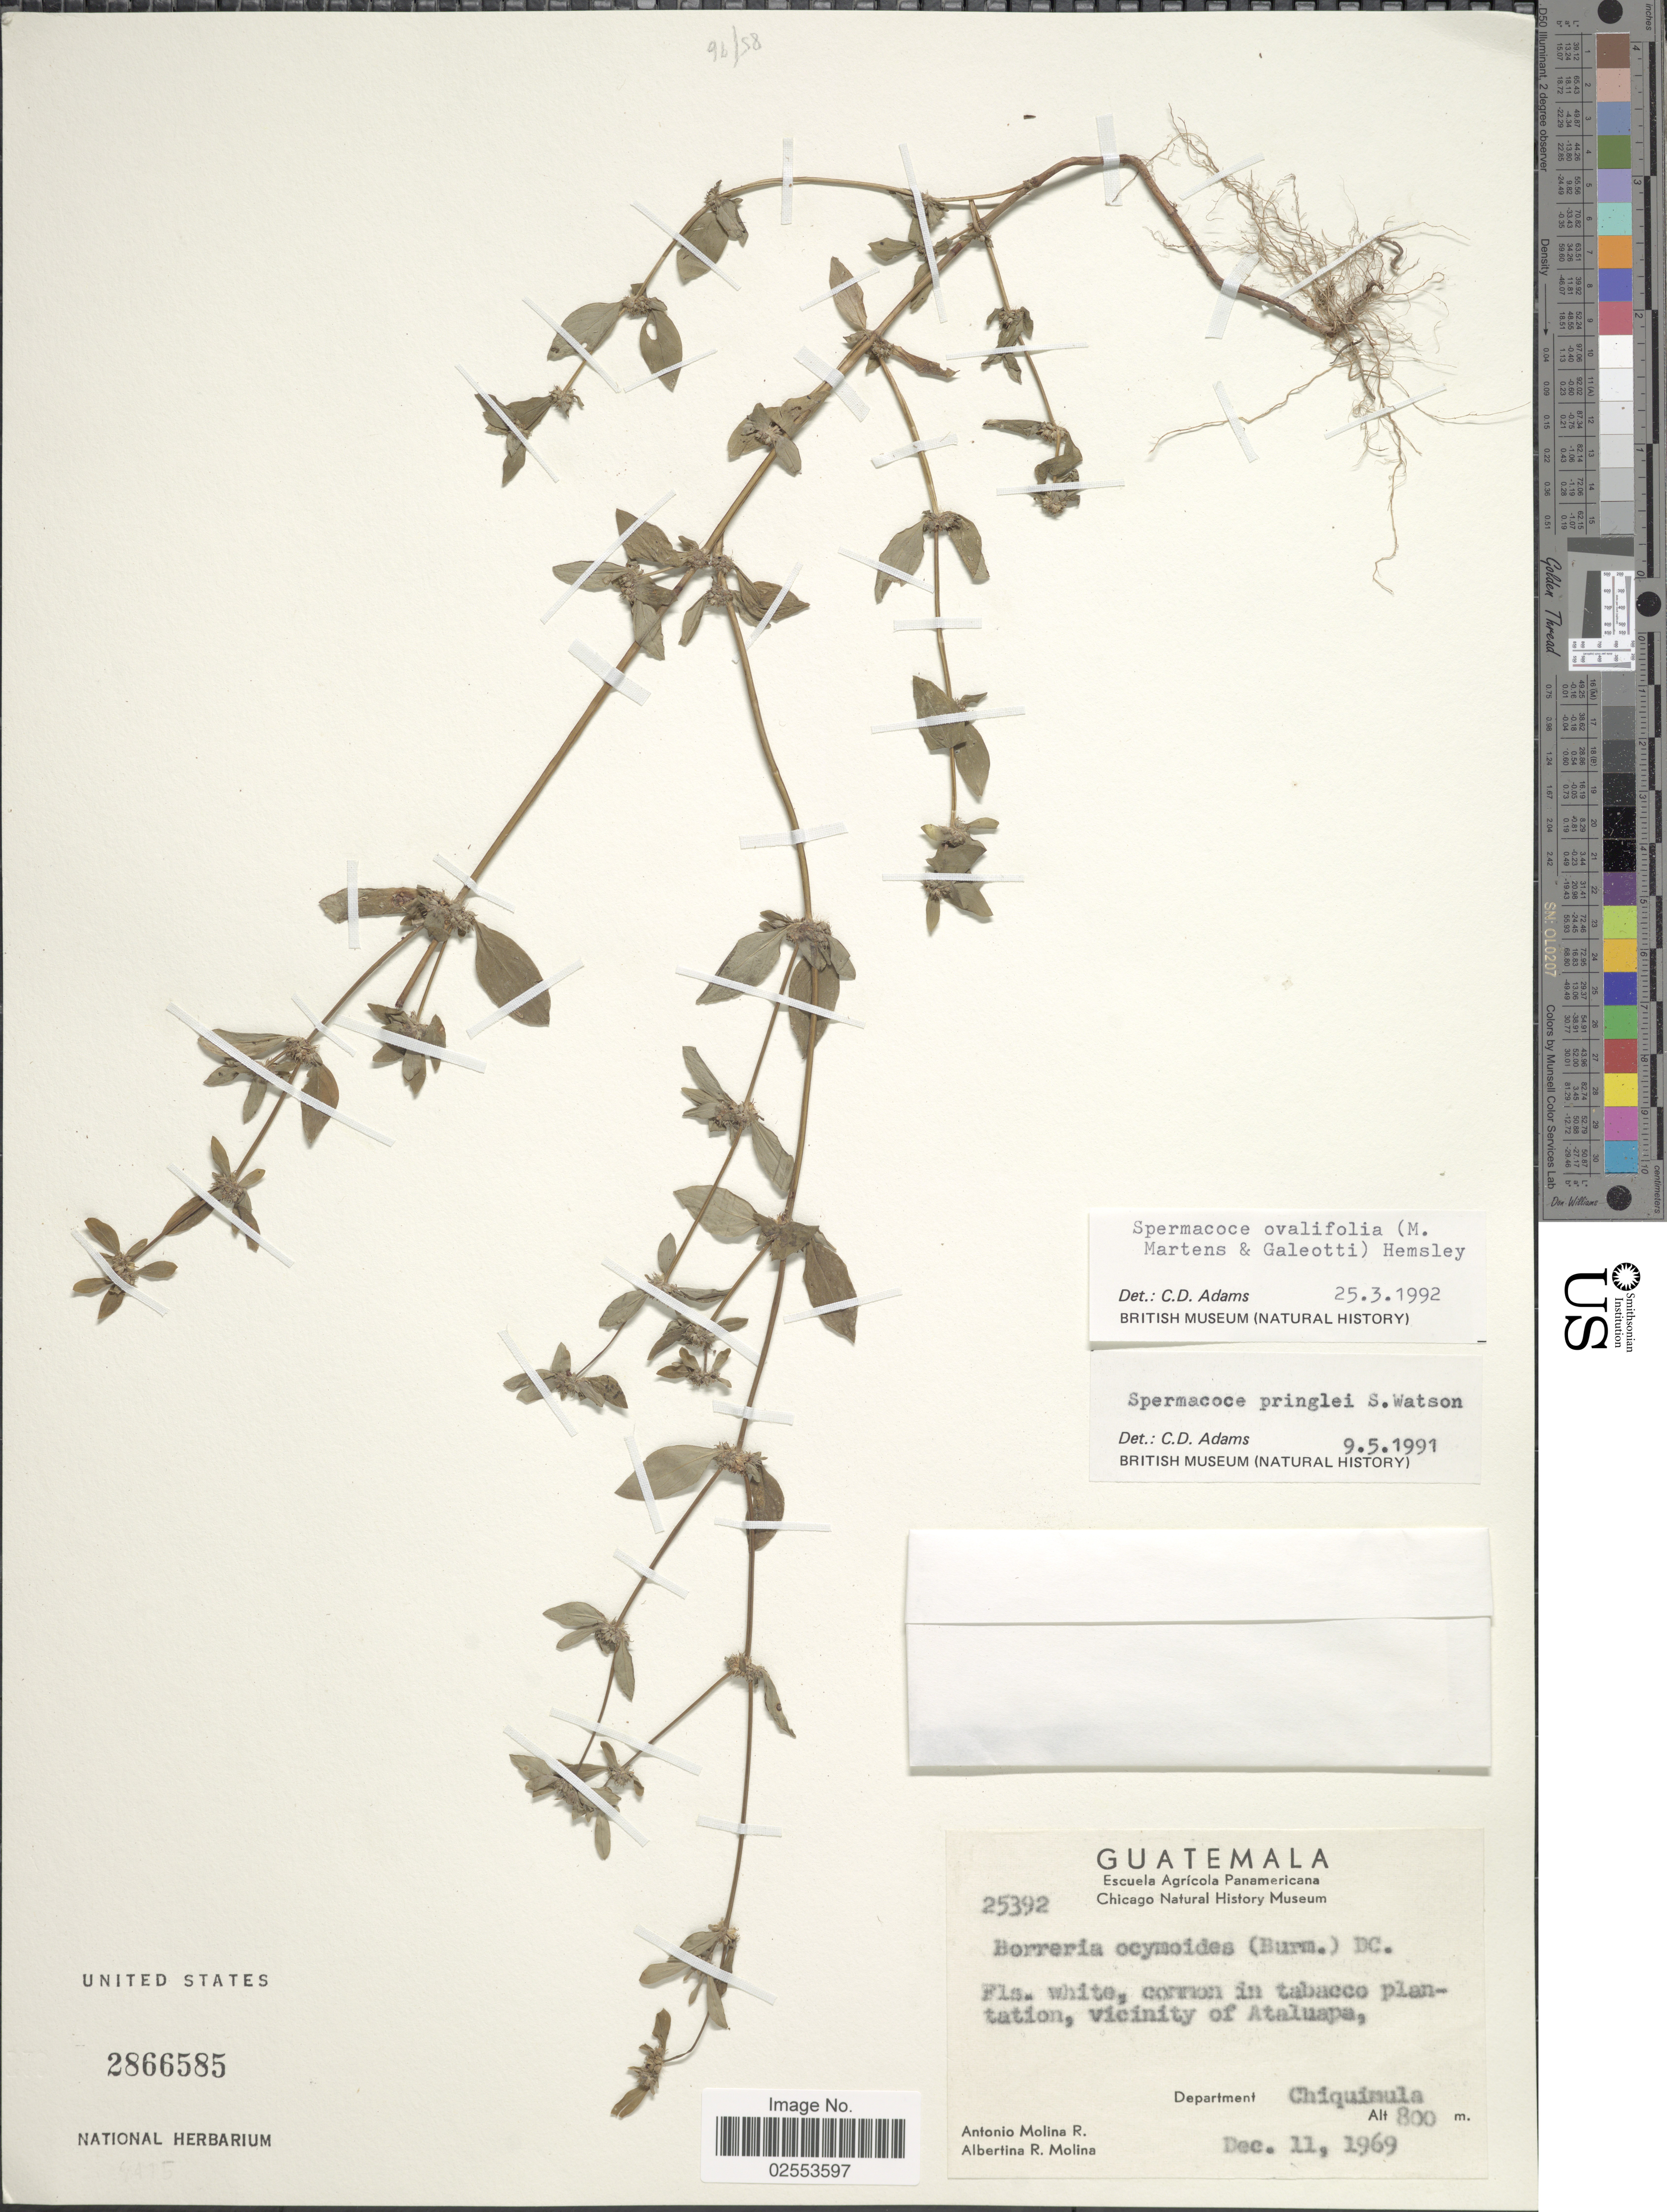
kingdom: Plantae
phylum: Tracheophyta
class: Magnoliopsida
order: Gentianales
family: Rubiaceae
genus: Spermacoce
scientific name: Spermacoce ovalifolia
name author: (M. Martens & Galeotti) Hemsl.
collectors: A. Molina R. & A. R. Molina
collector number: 25392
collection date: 1969-12-11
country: Guatemala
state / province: Chiquimula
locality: Vicinity of Ataluapa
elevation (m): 800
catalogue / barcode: US 2866585